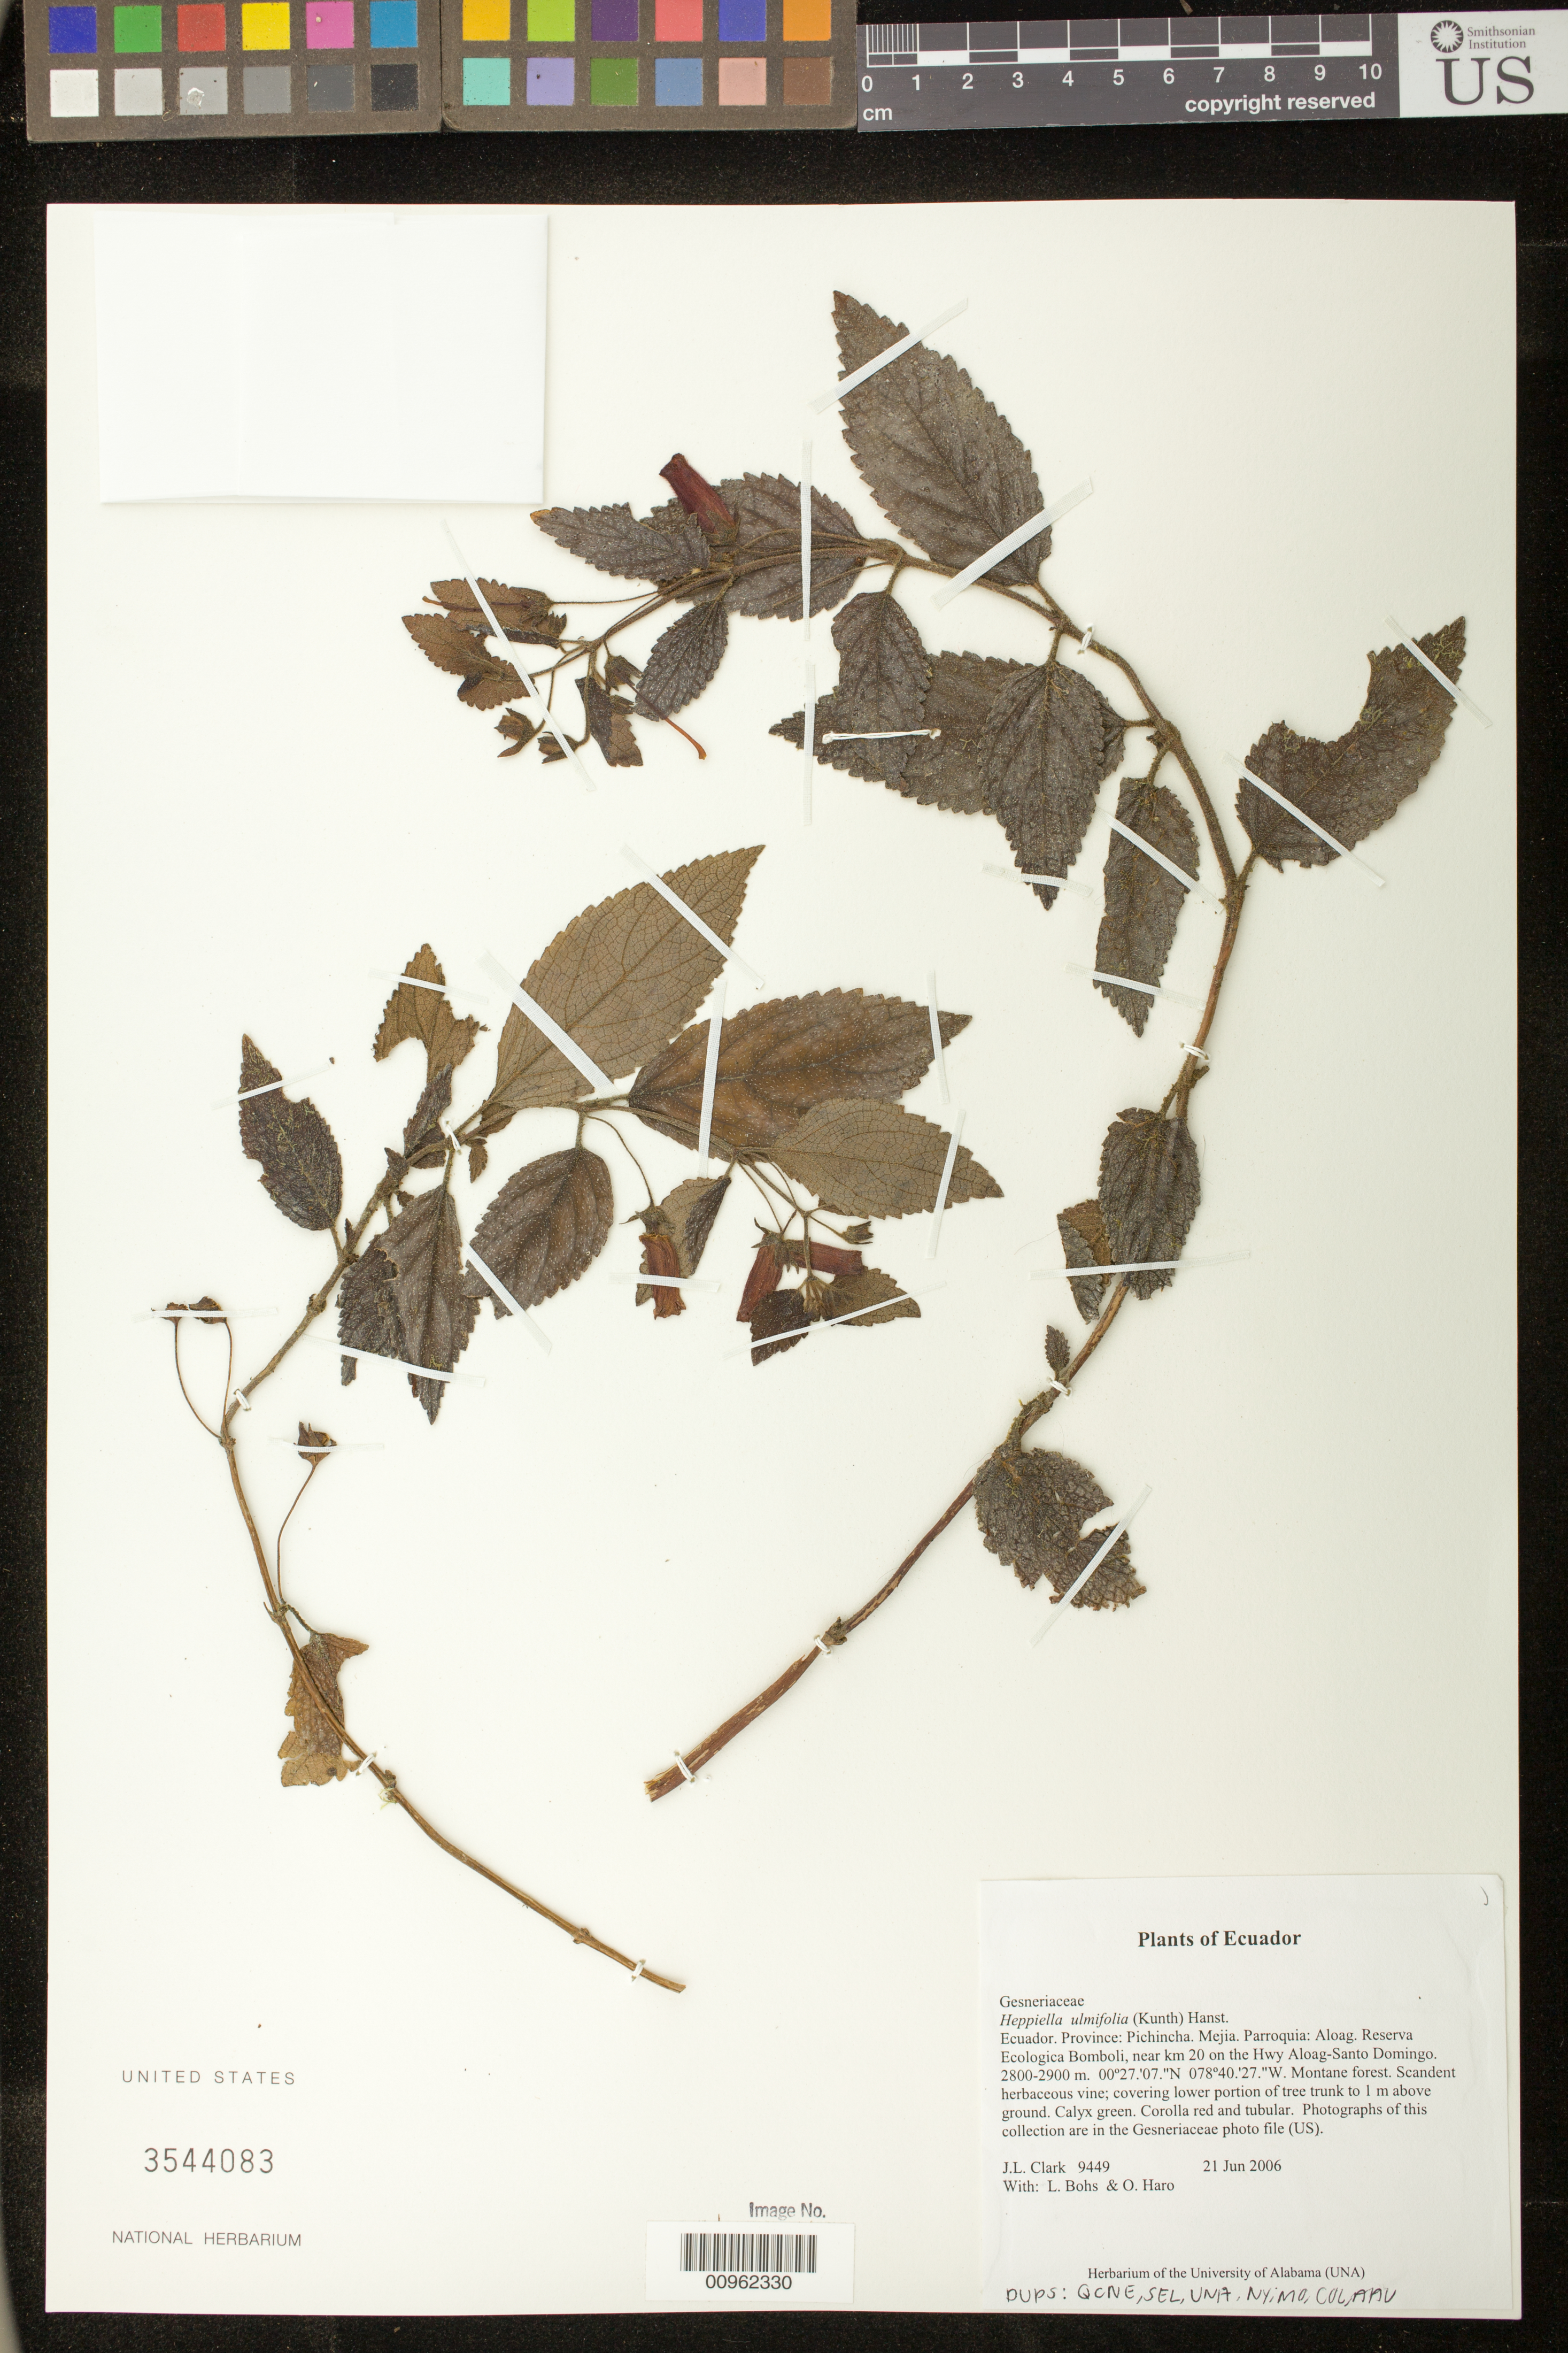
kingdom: Plantae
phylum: Tracheophyta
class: Magnoliopsida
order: Lamiales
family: Gesneriaceae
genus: Heppiella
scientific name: Heppiella ulmifolia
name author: (Kunth) Hanst.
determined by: Clark, J. L., (SEL), The Marie Selby Botanical Garden (UNITED STATES)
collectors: J. L. Clark, L. A. Bohs & O. Haro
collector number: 9449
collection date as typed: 21 Jun 2006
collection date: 2006-06-21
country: Ecuador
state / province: Pichincha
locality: Mejia. Parroquia: Aloag. Reserva Ecologica Bomboli, near km 20 on the Hwy Aloag-Santo Domingo.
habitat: Montane forest.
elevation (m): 2800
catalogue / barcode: US 3544083